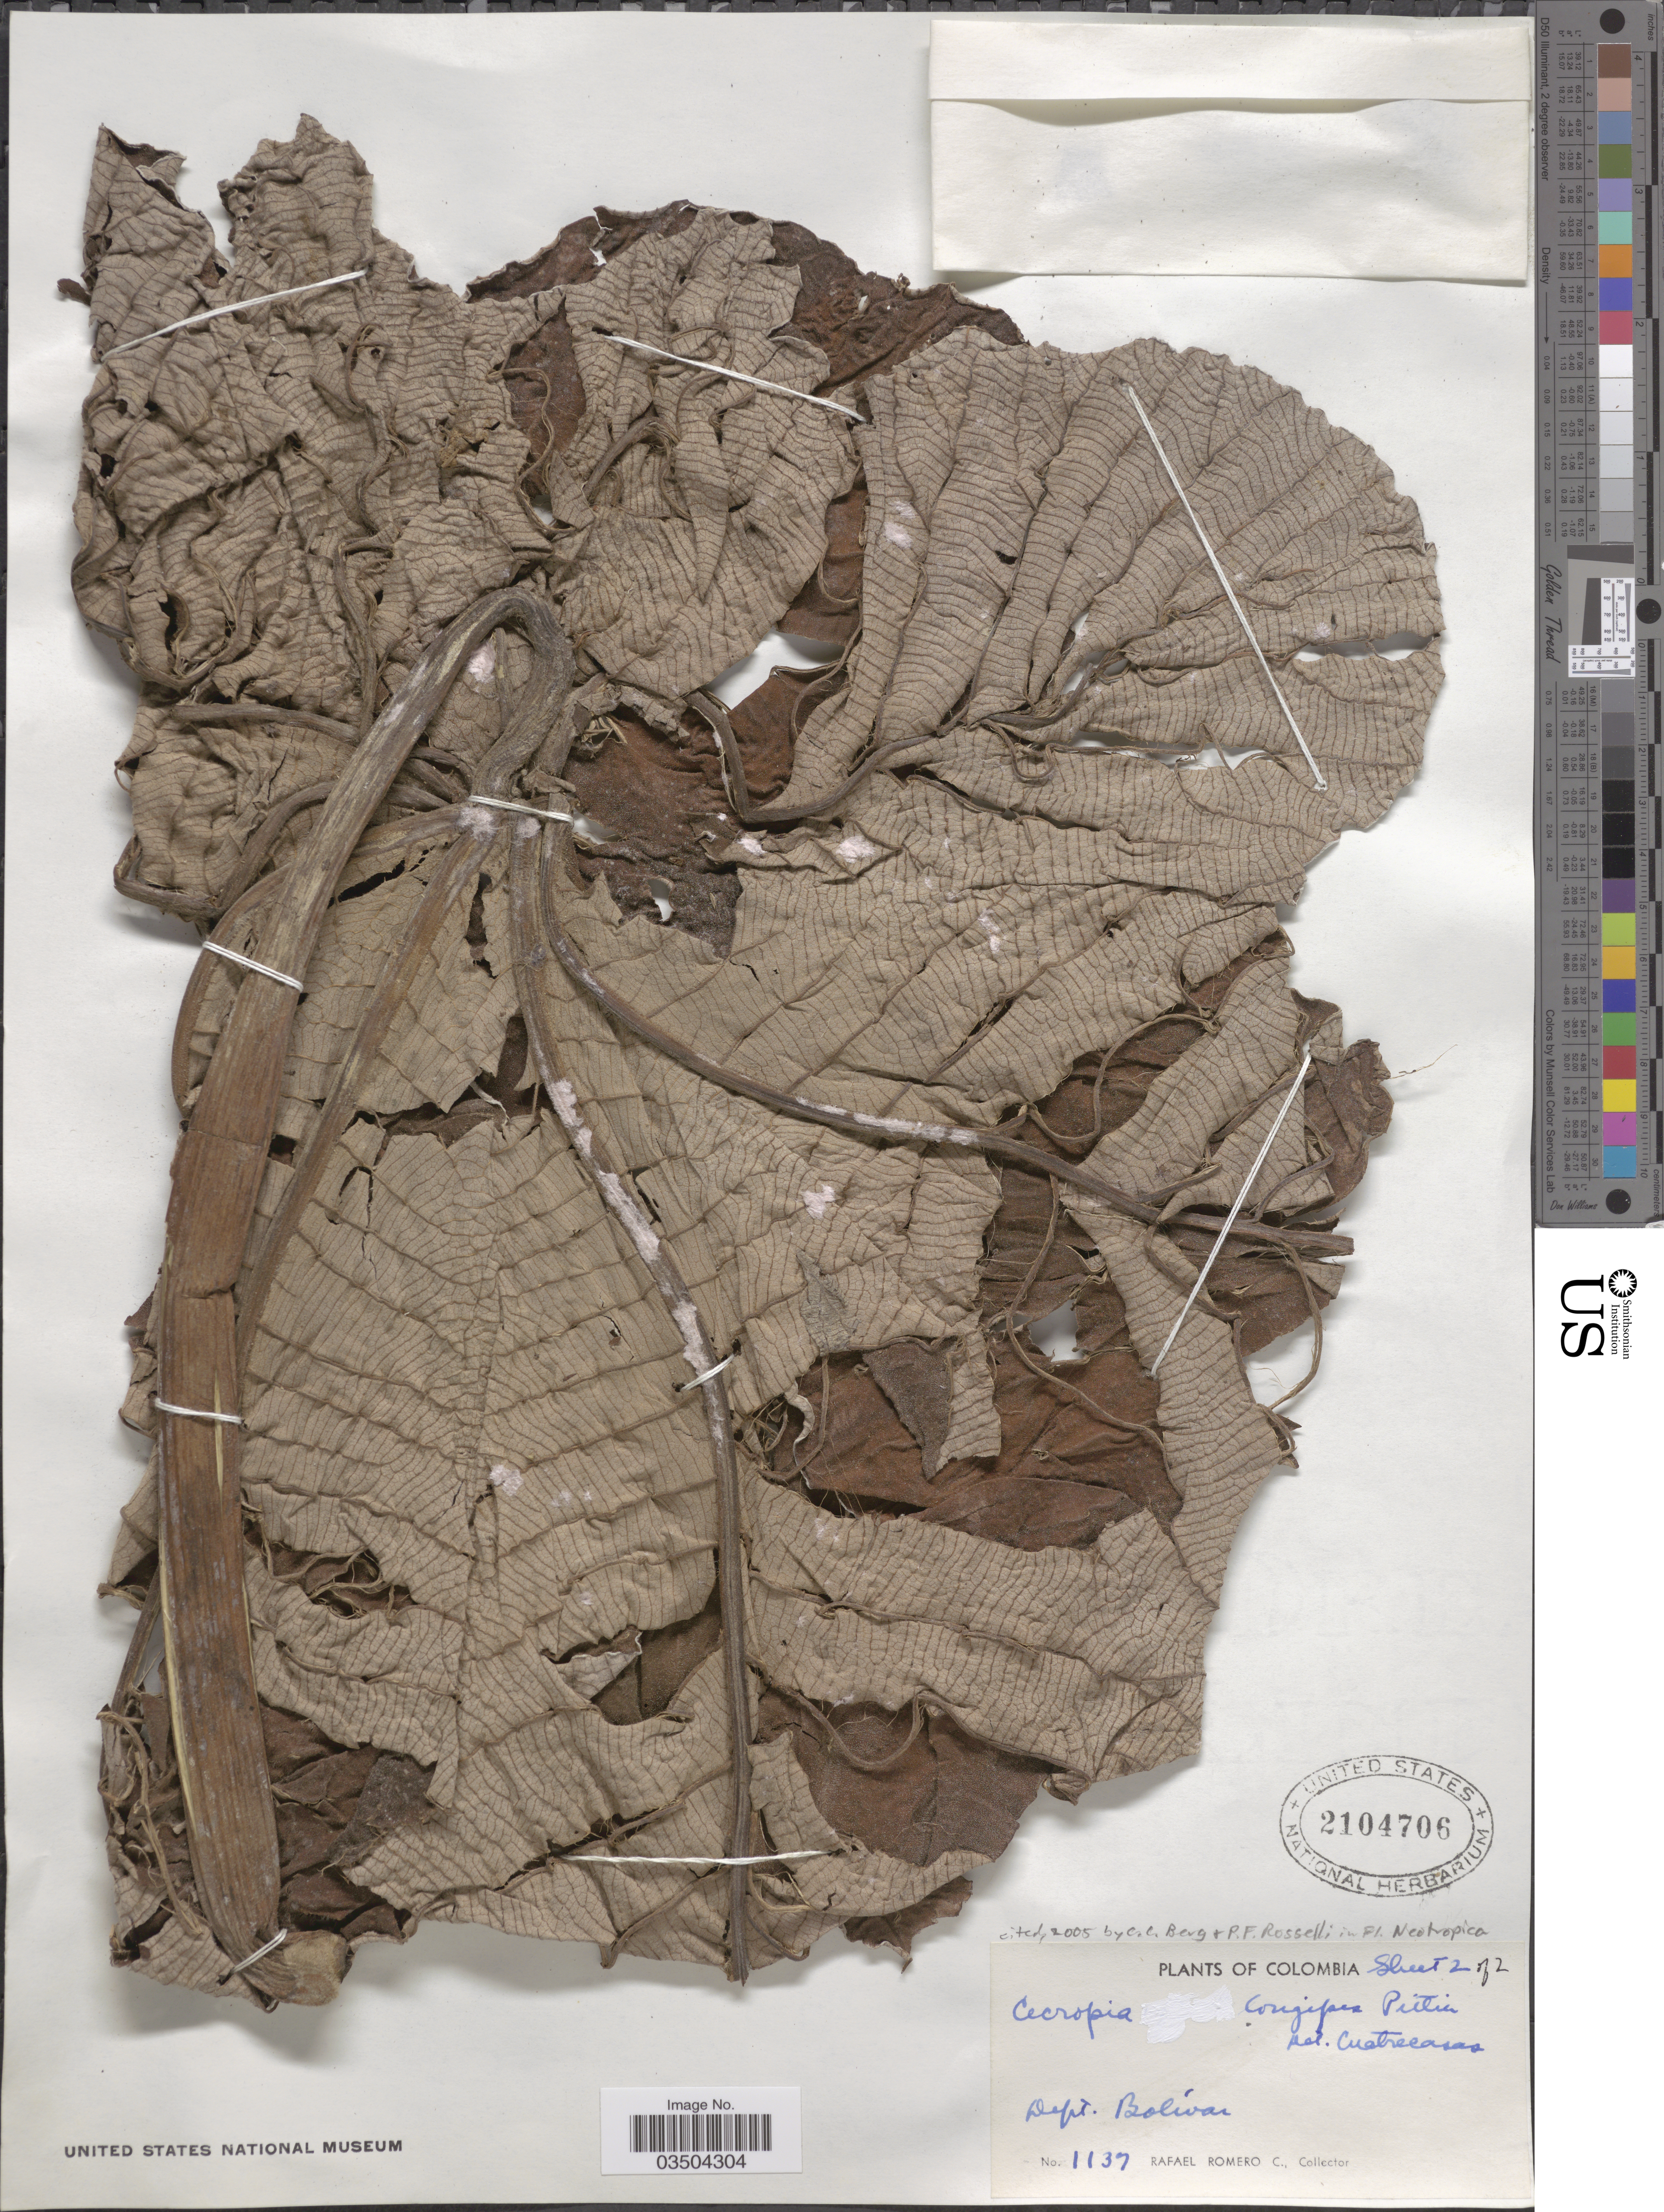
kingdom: Plantae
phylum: Tracheophyta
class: Magnoliopsida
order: Rosales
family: Urticaceae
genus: Cecropia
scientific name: Cecropia longipes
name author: Pittier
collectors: R. Romero Castañeda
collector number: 1137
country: Colombia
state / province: Bolívar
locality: Dept. Bolívar.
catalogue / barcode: US 2104706